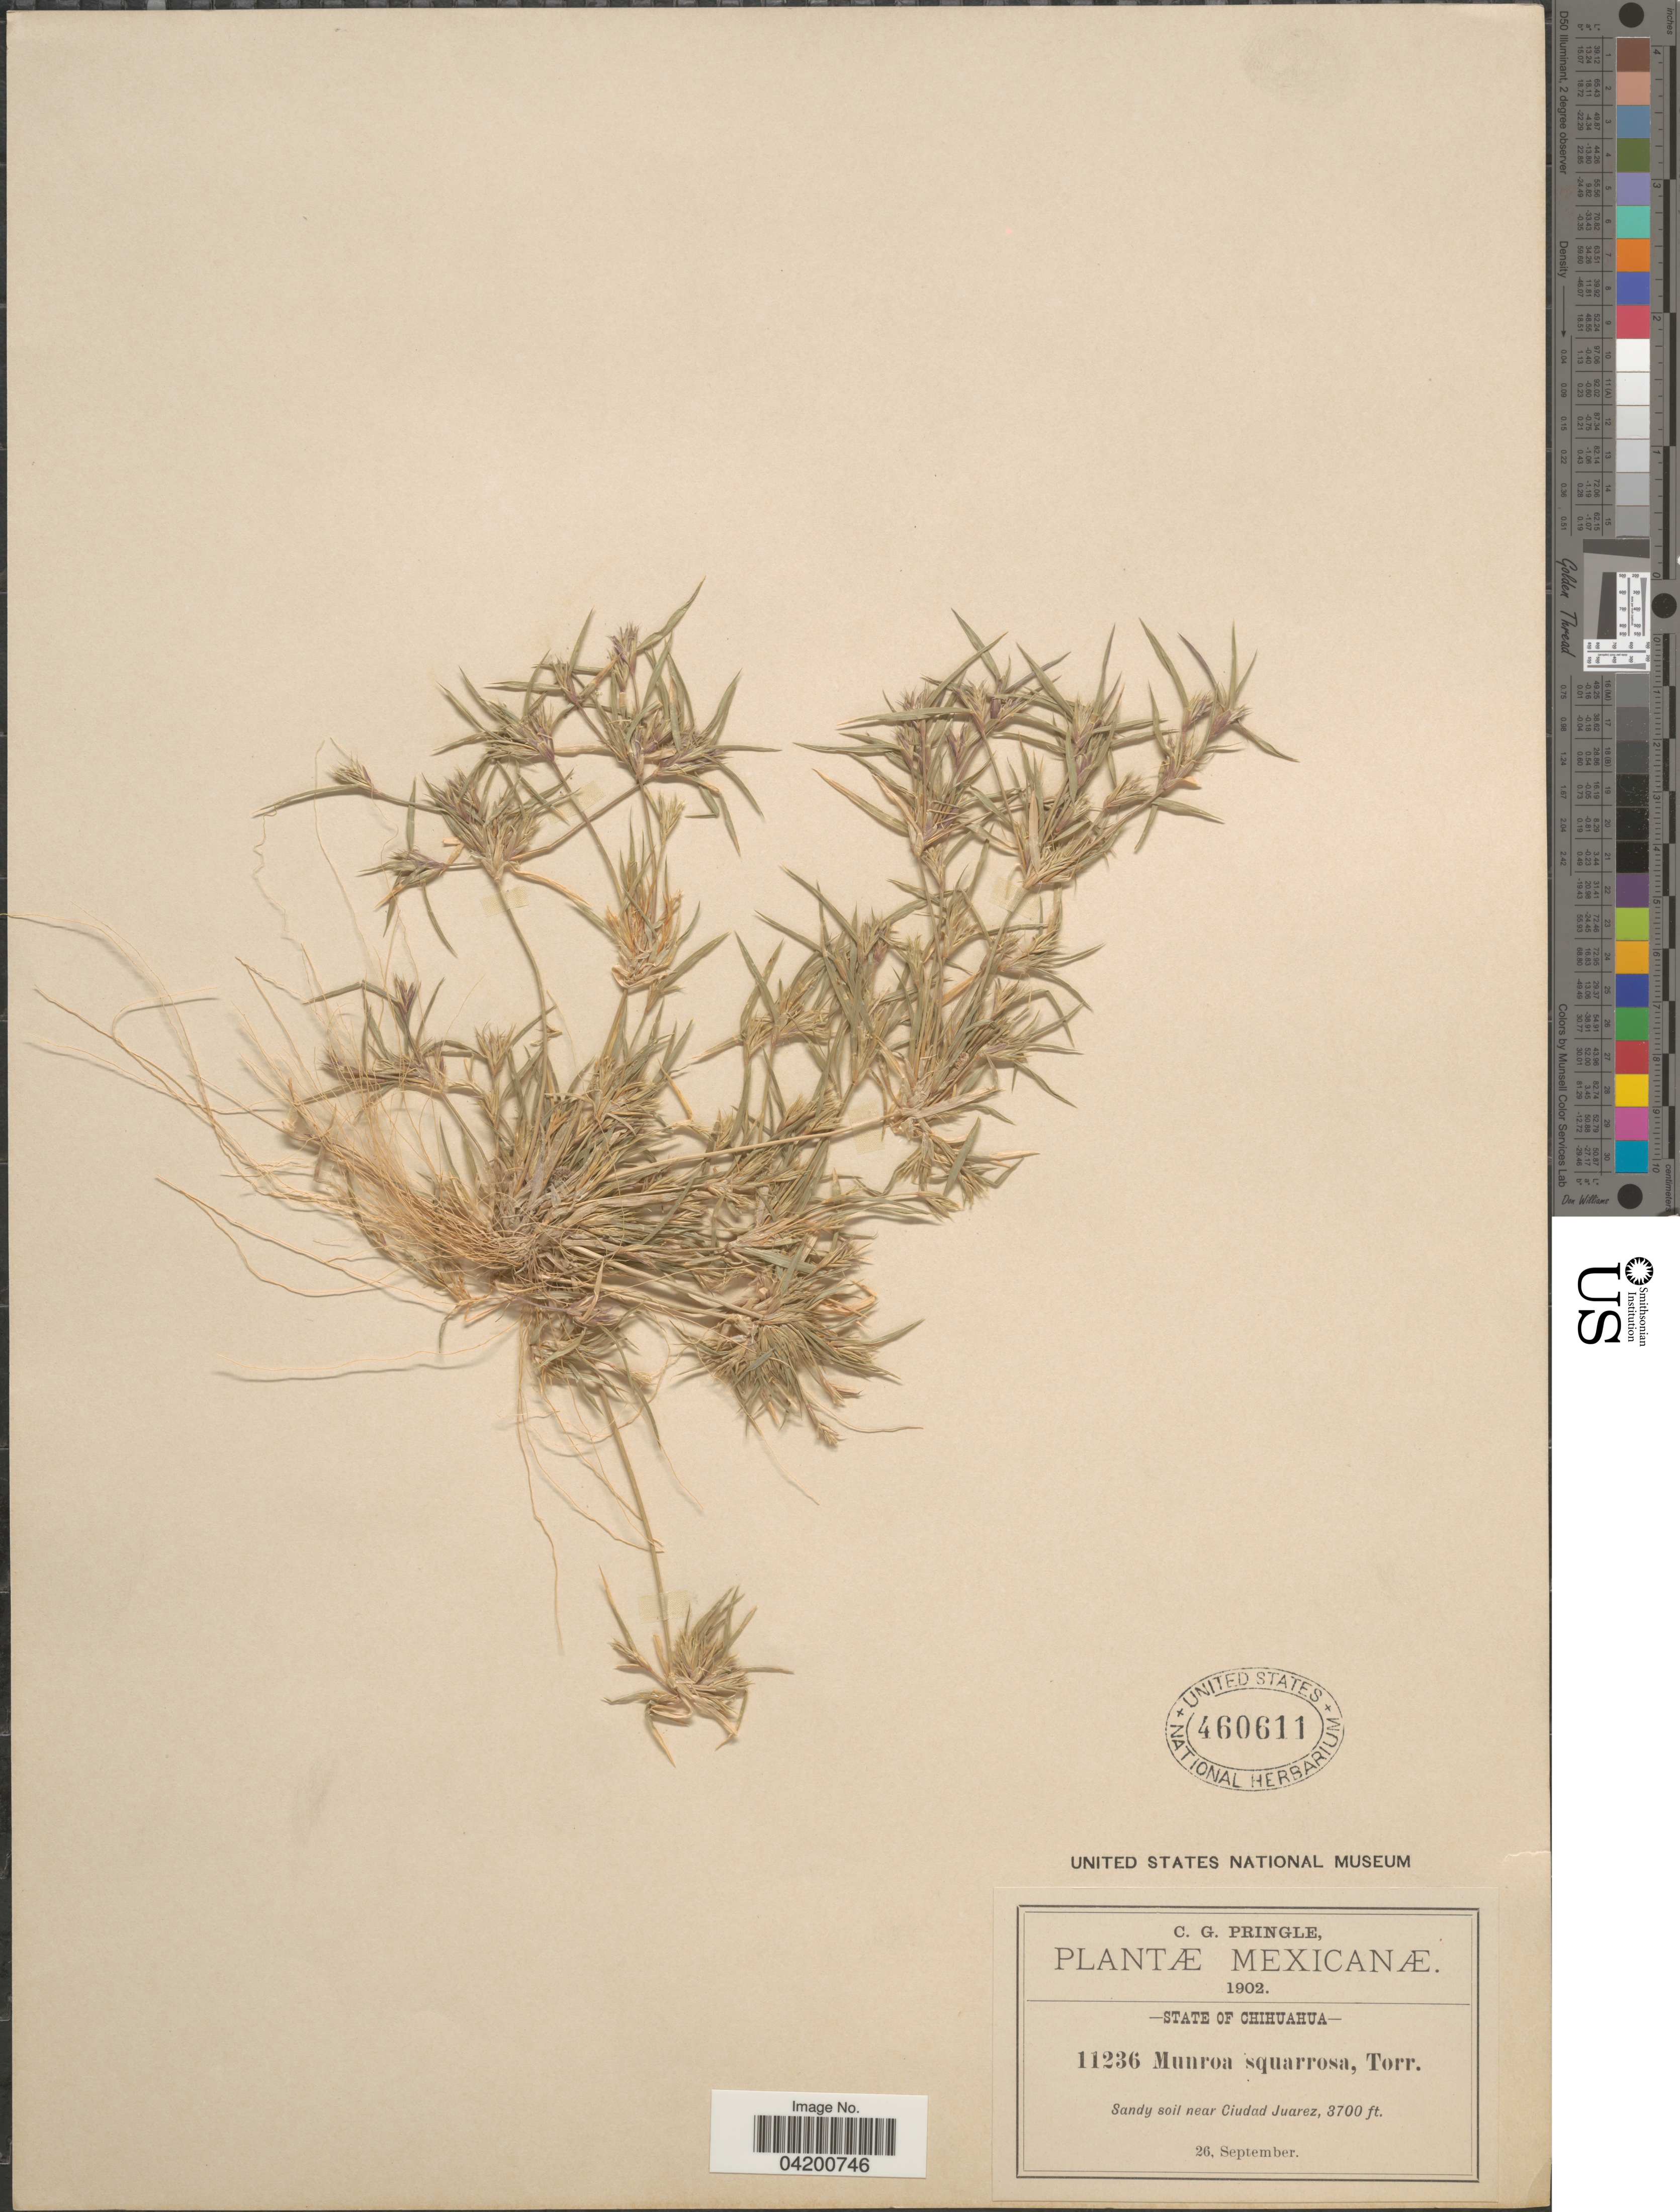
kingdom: Plantae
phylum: Tracheophyta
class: Liliopsida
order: Poales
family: Poaceae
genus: Munroa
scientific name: Munroa squarrosa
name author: (Nutt.) Torr.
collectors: C. G. Pringle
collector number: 11236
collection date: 1902-09-26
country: Mexico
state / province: Chihuahua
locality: Sandy soil near Ciudad Juarez.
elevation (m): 1128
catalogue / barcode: US 460611